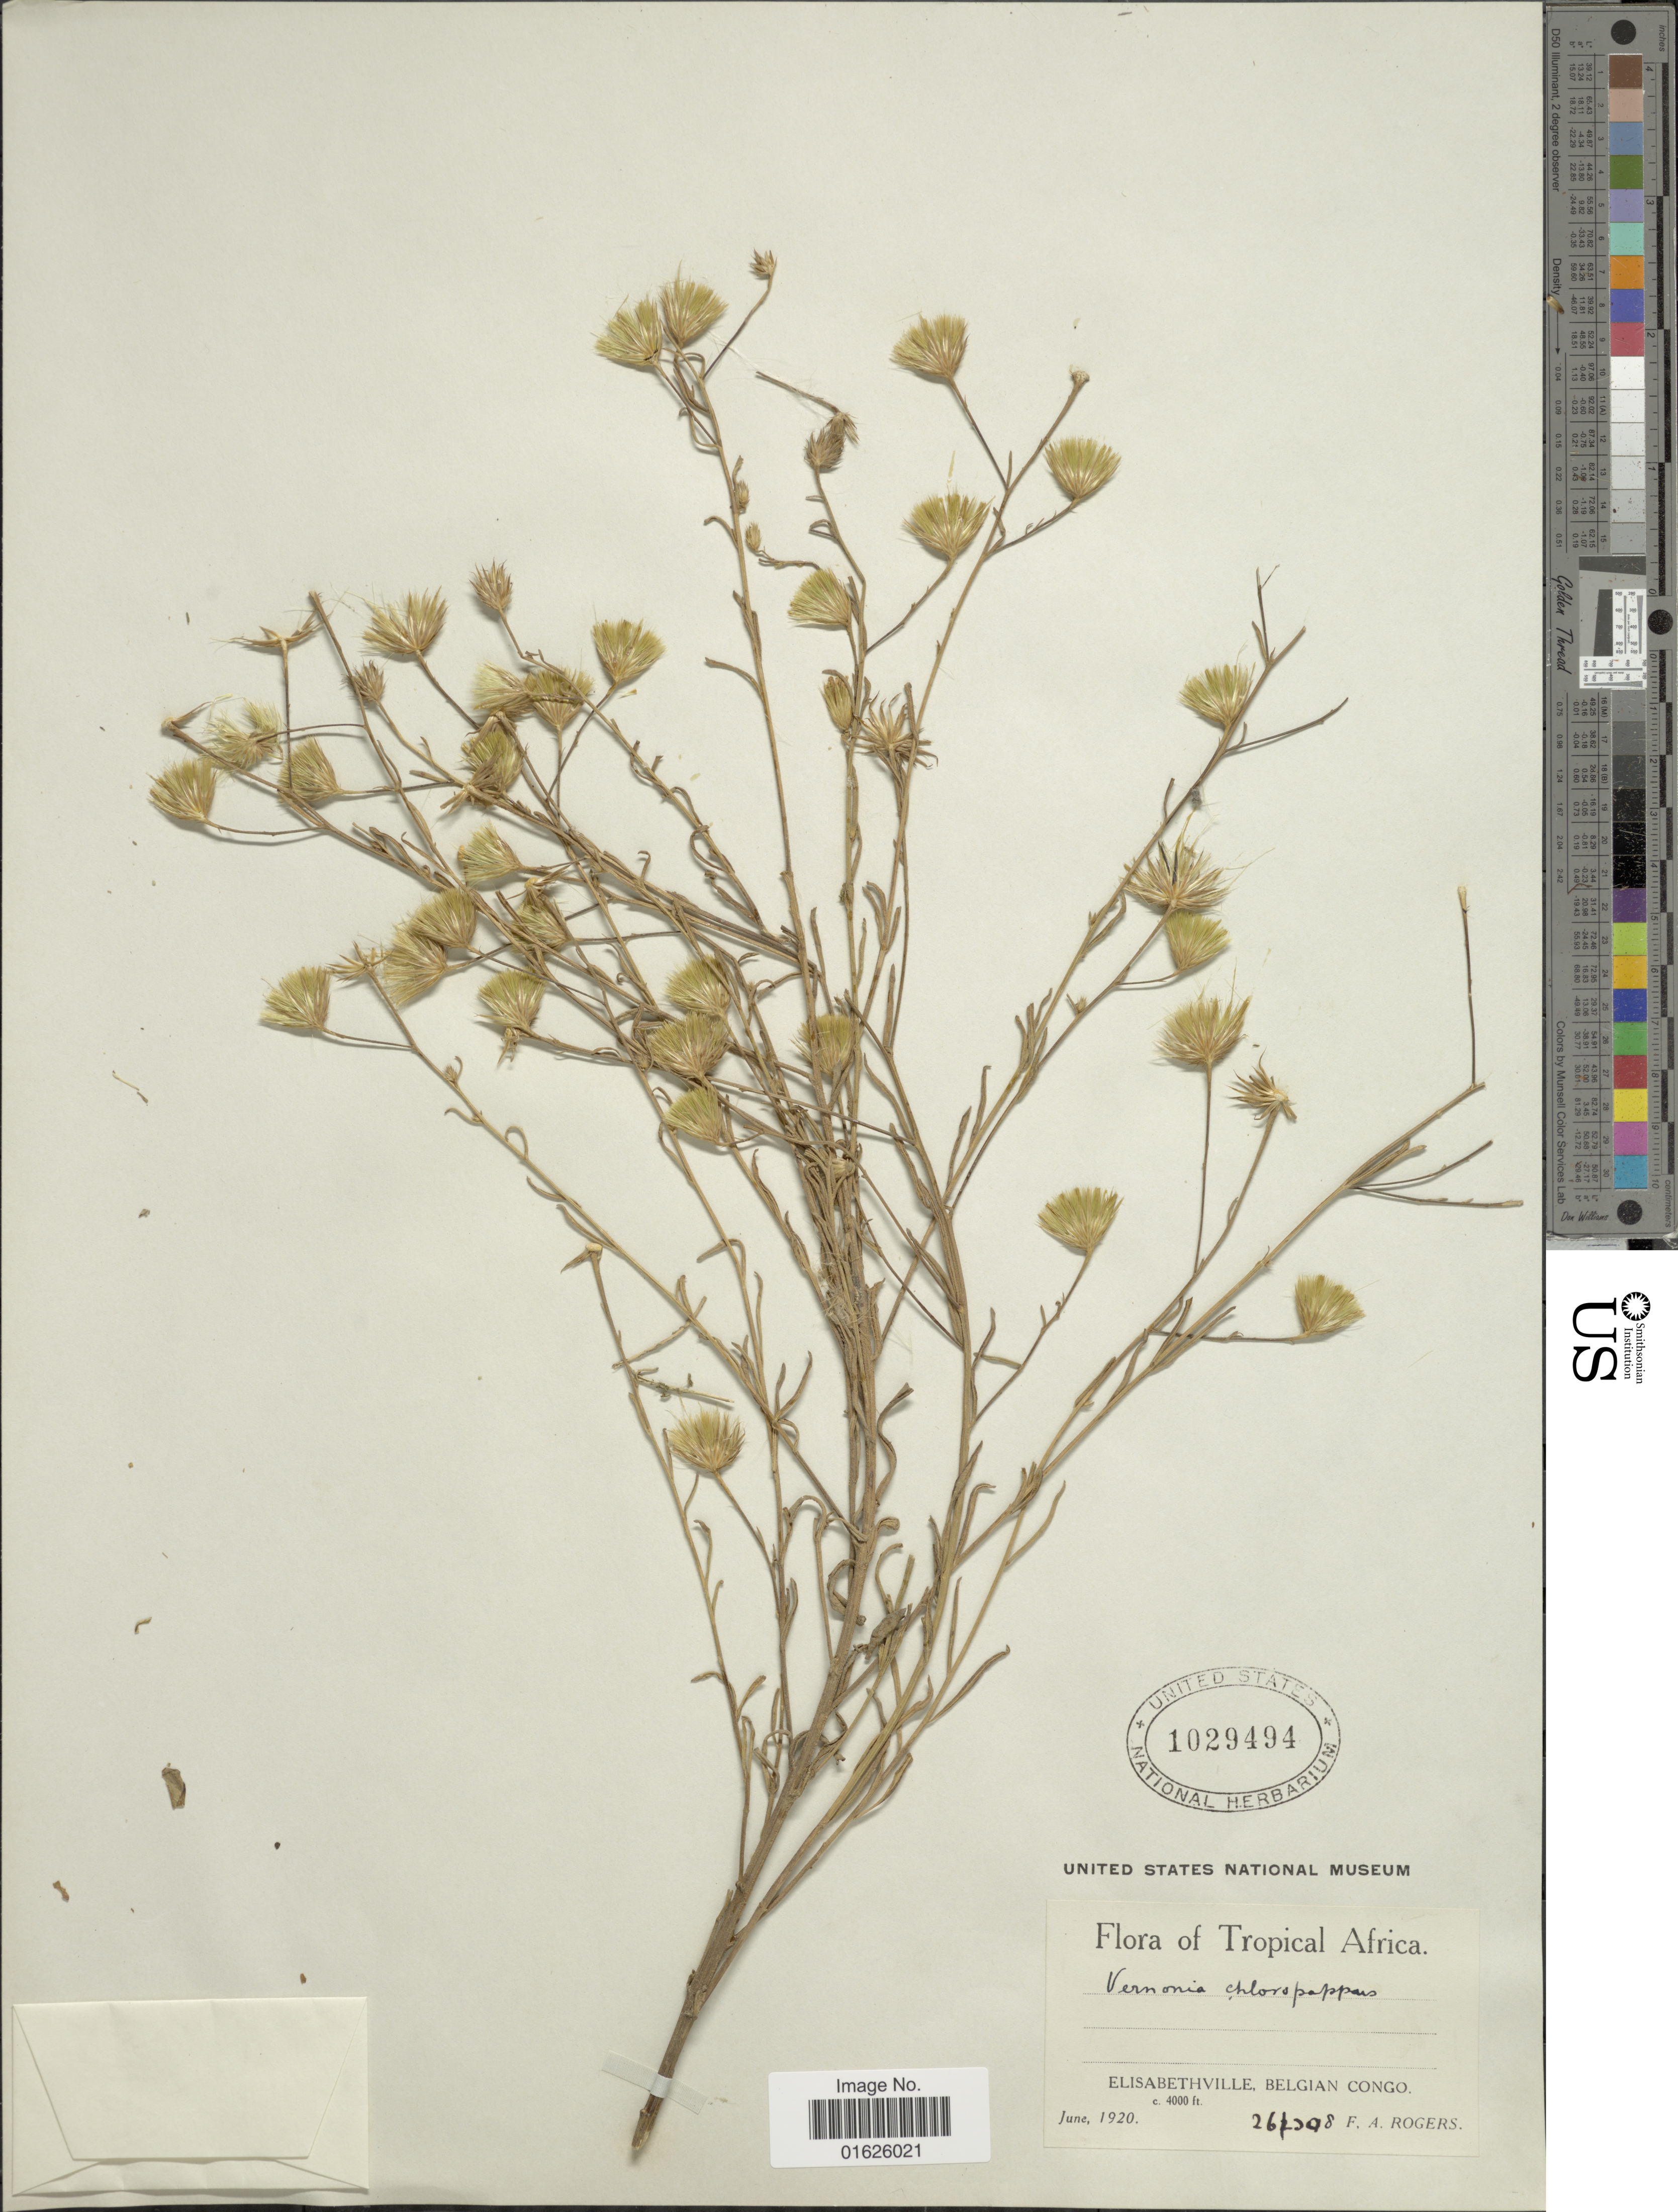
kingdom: Plantae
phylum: Tracheophyta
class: Magnoliopsida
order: Asterales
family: Asteraceae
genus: Polydora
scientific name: Polydora chloropappa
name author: (Baker) H. Rob.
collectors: F. A. Rogers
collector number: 261308*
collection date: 1920-06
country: Congo, Democratic Republic of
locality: Tropical Africa, Elisabethville, Belgian Congo.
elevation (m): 1219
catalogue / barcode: US 1029494